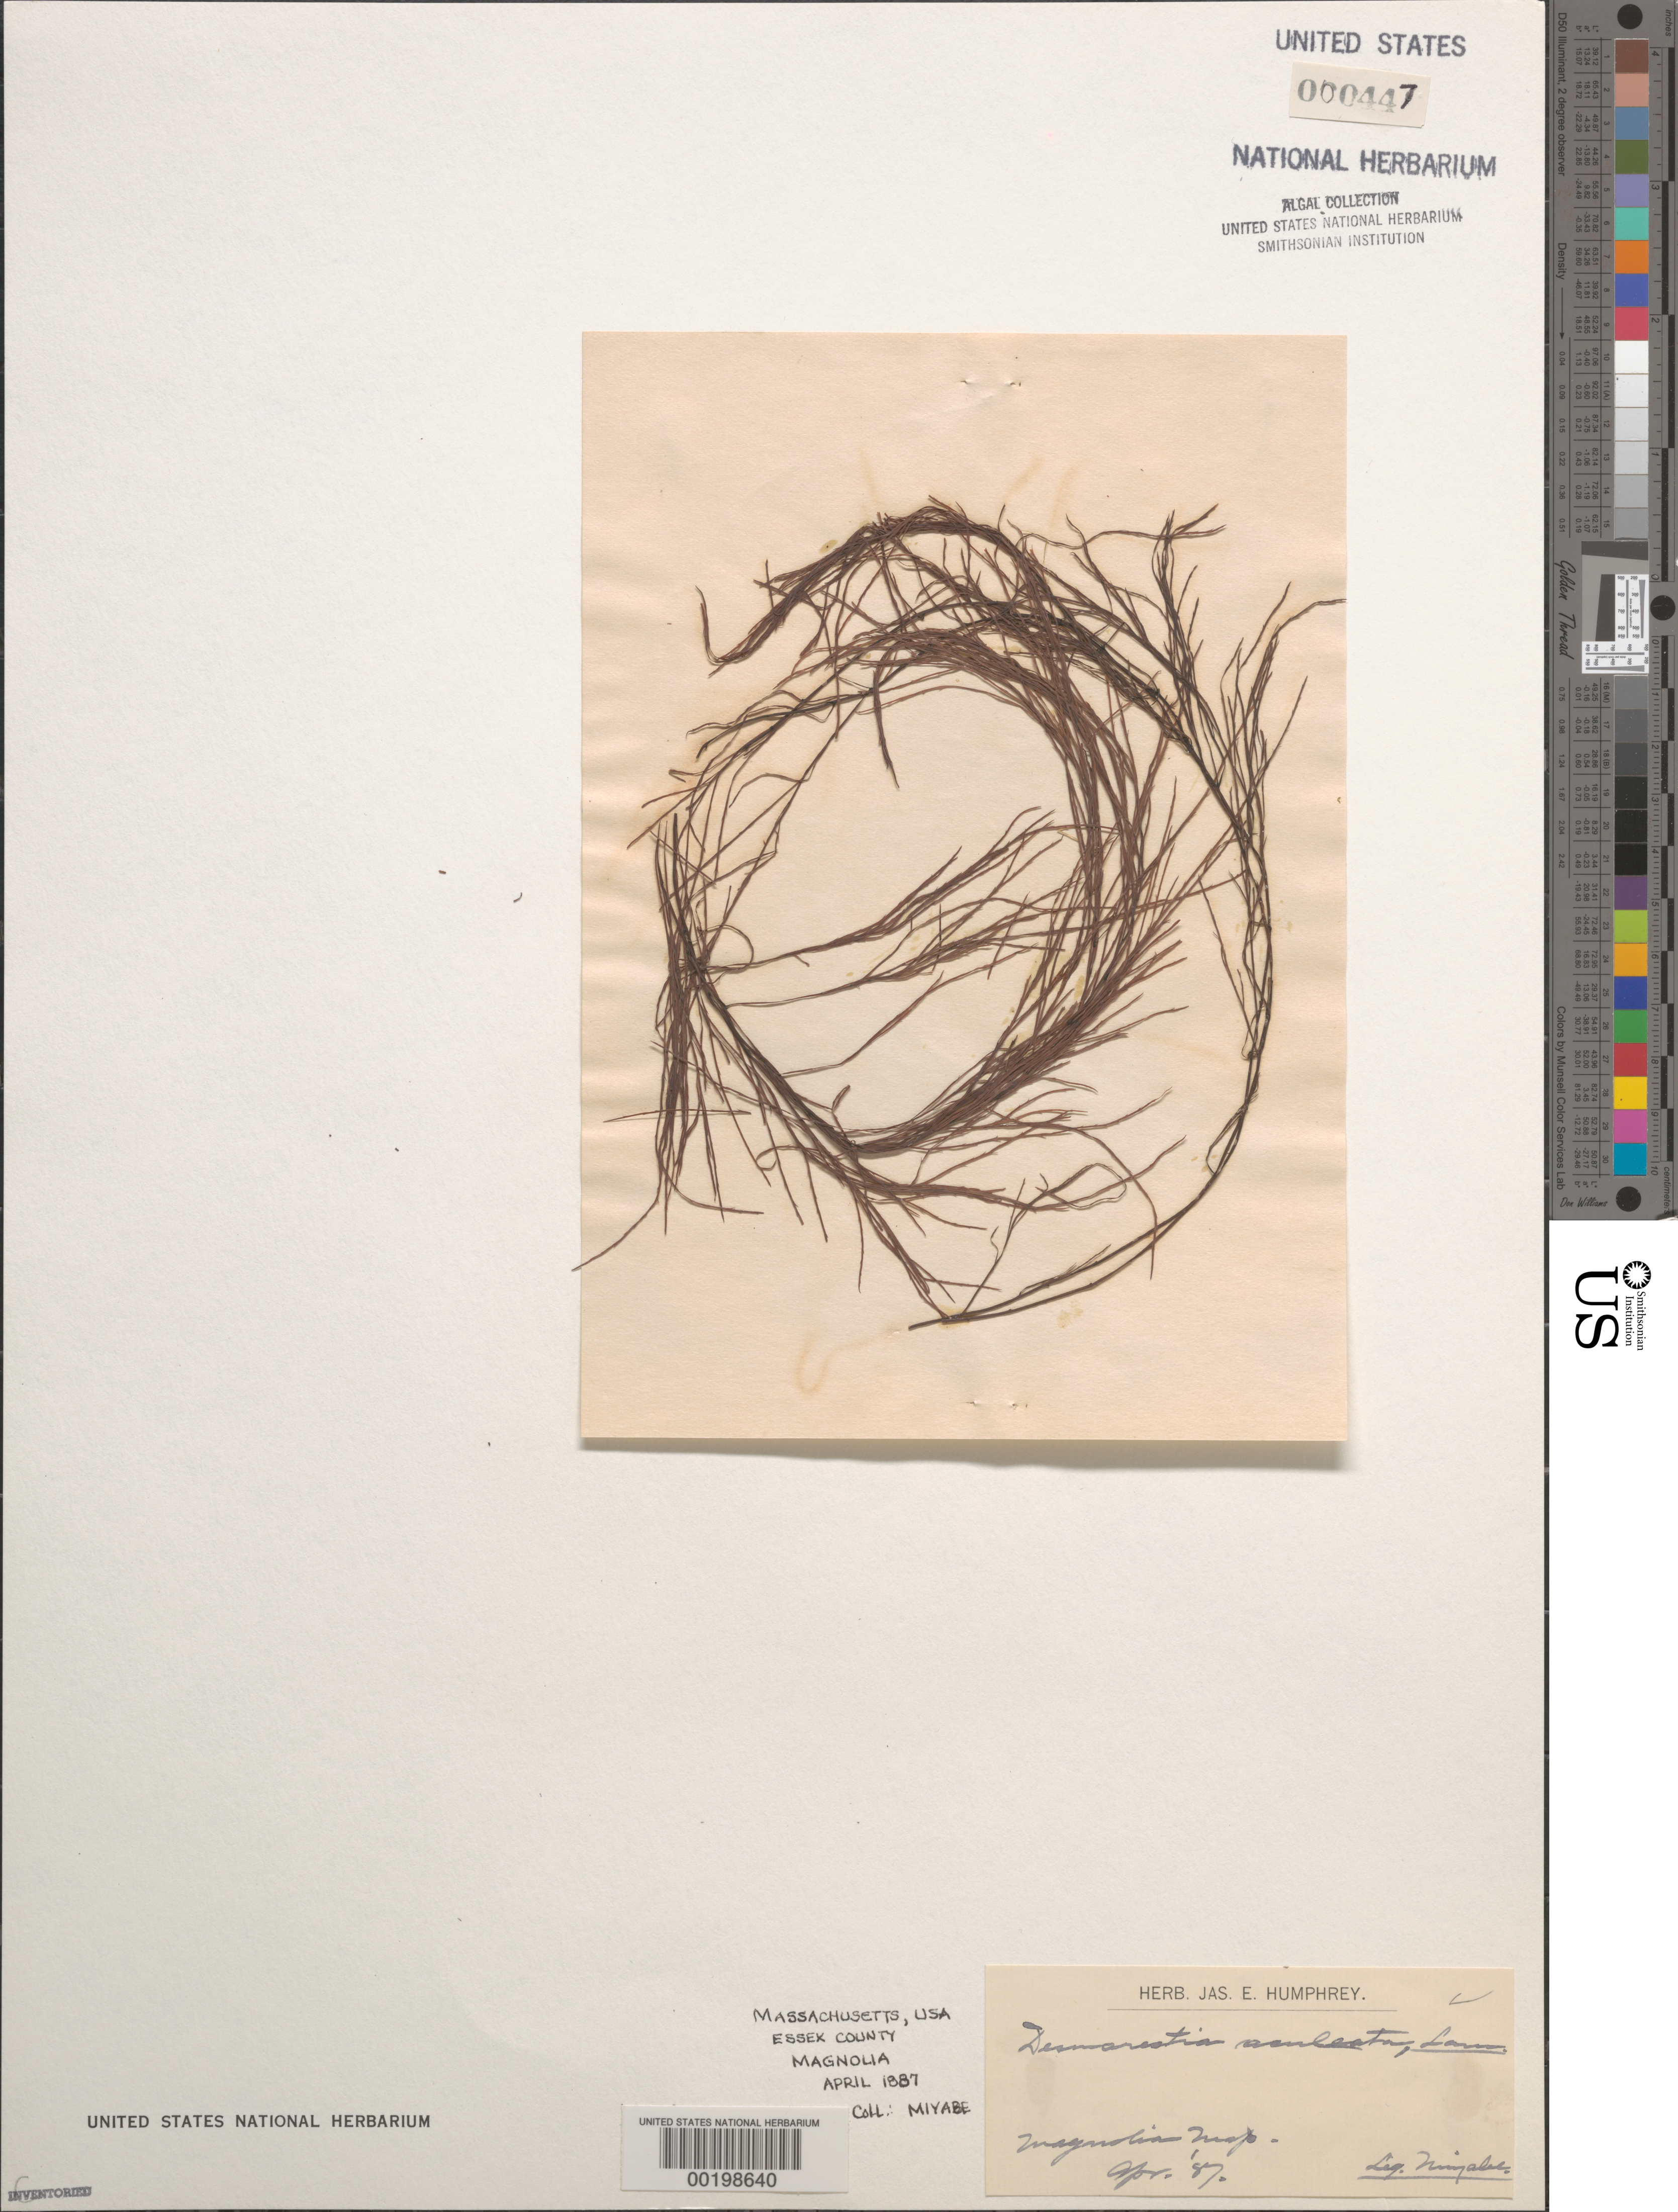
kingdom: Chromista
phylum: Ochrophyta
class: Phaeophyceae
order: Desmarestiales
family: Desmarestiaceae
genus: Desmarestia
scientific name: Desmarestia aculeata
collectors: K. Miyabe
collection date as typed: Apr 1887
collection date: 1887-04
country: United States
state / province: Massachusetts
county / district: Essex County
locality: Magnolia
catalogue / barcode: US 447